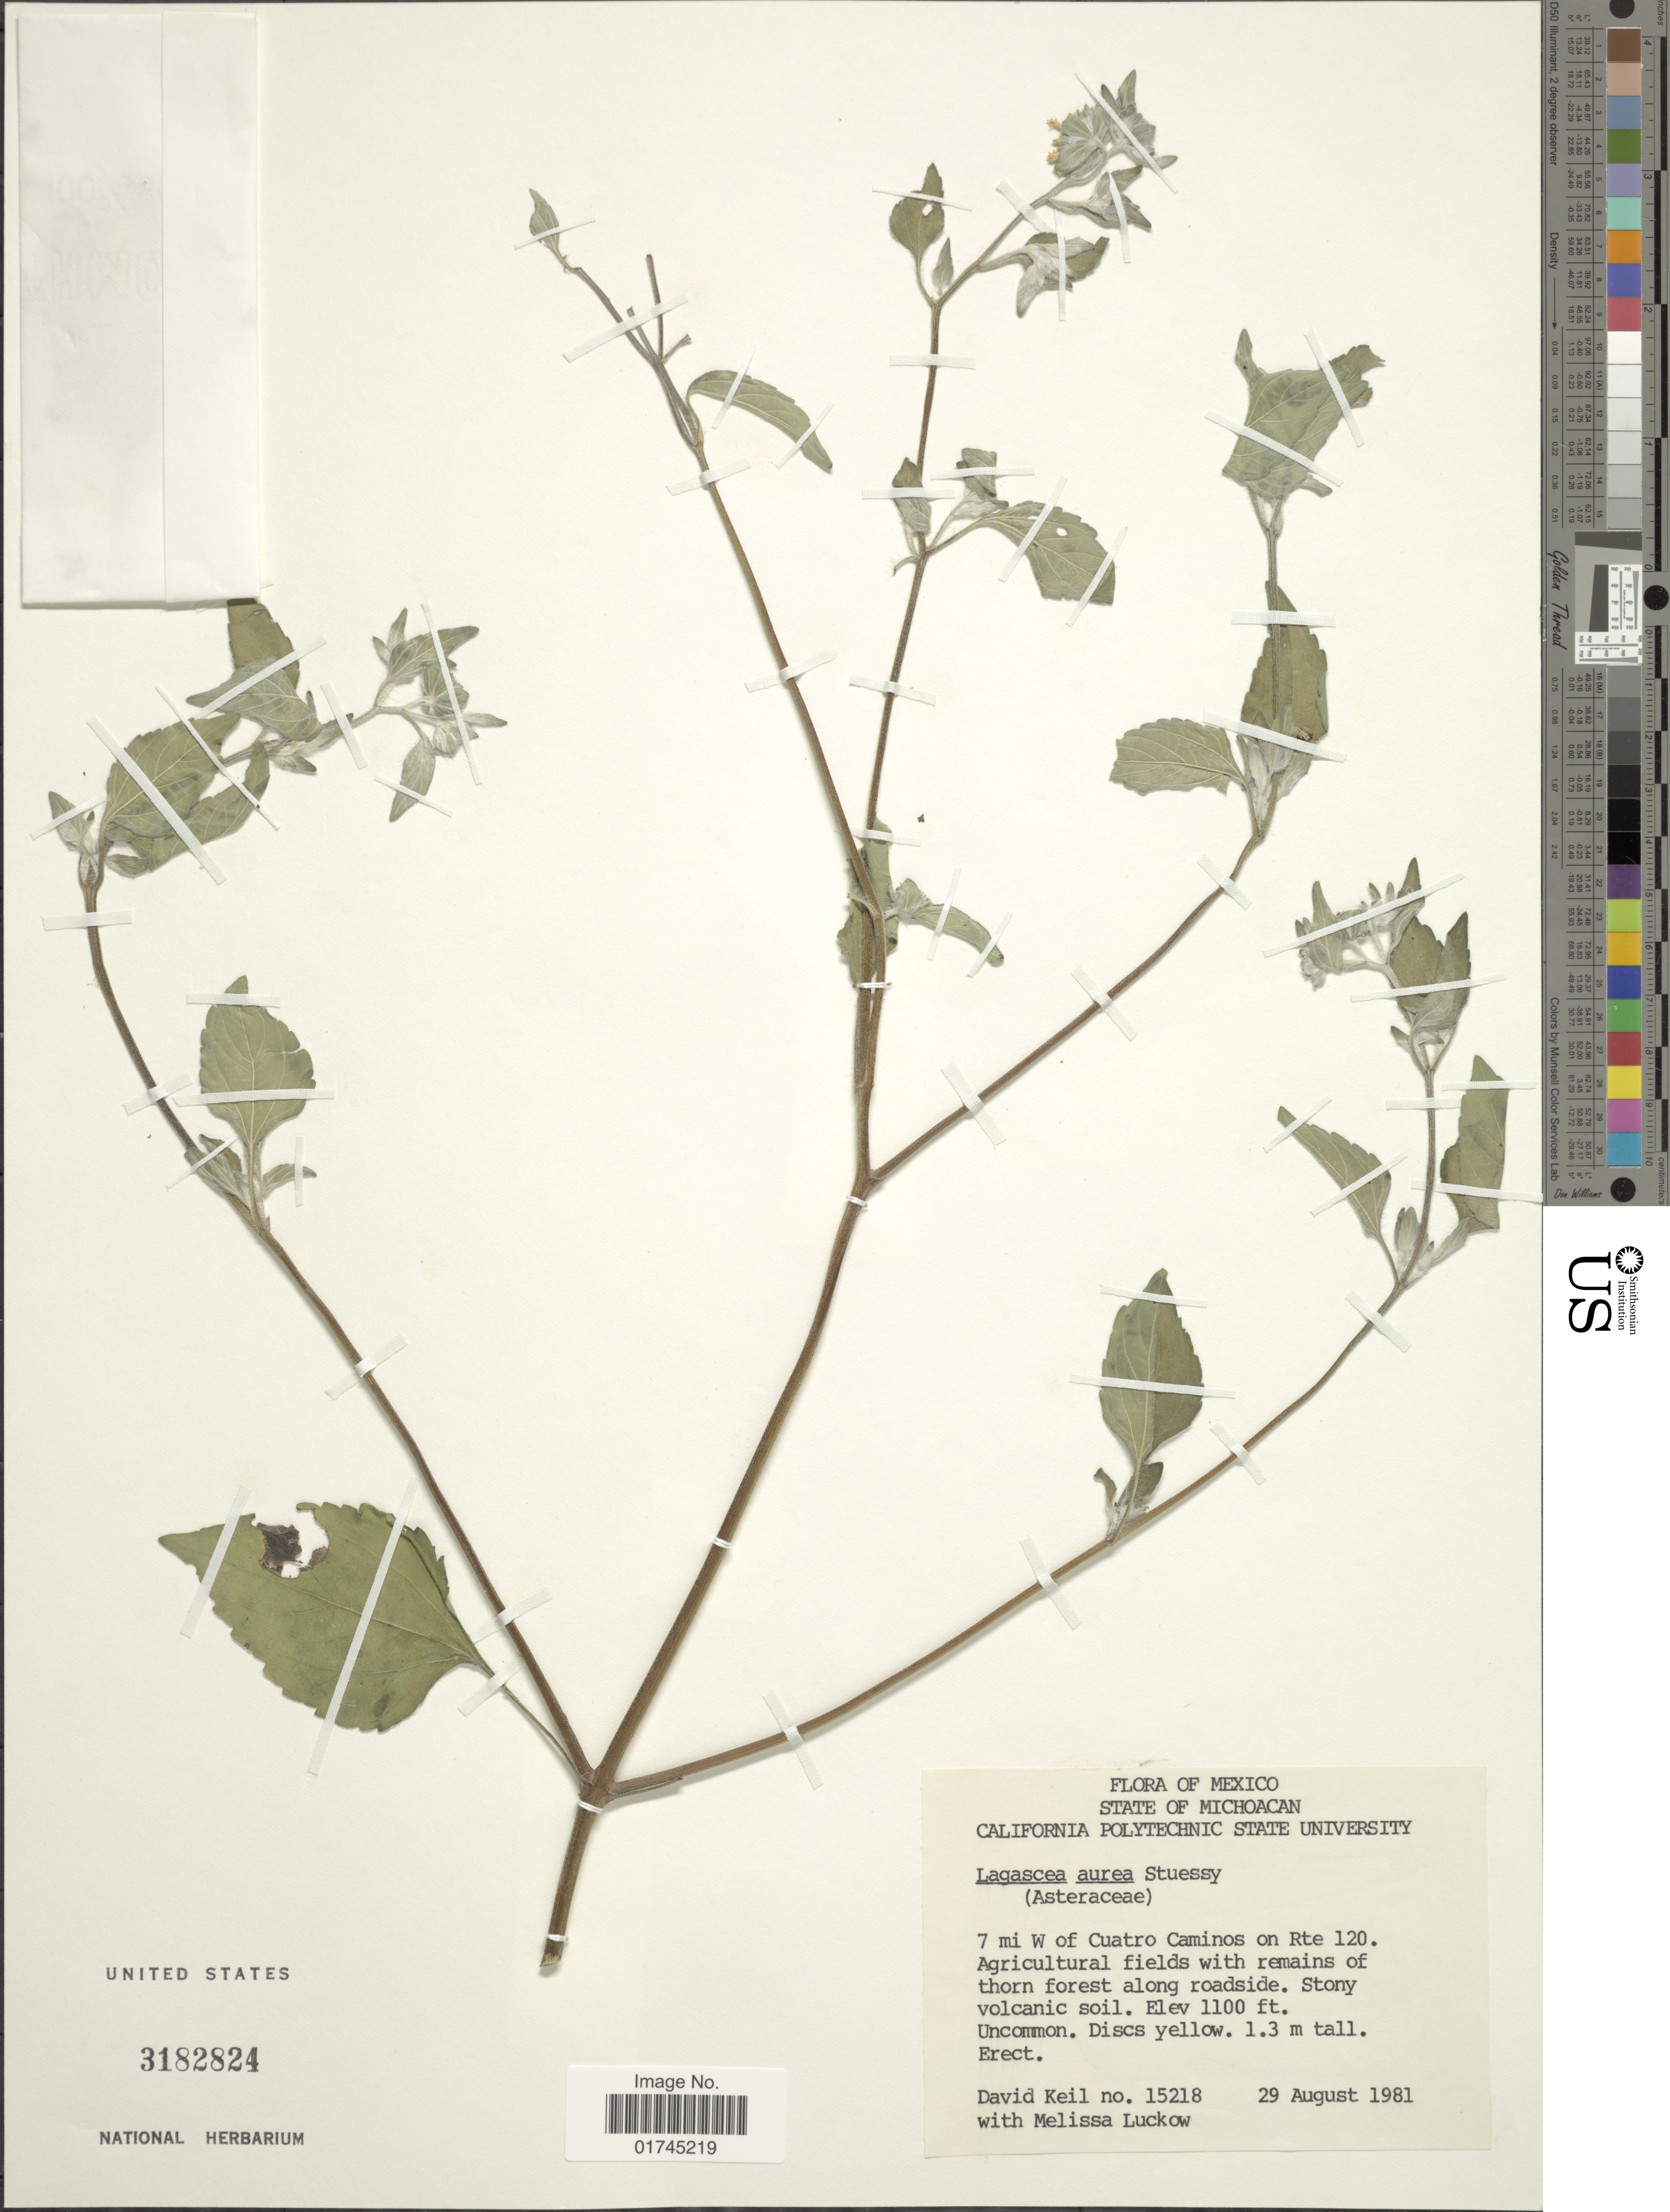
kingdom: Plantae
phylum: Tracheophyta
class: Magnoliopsida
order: Asterales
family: Asteraceae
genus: Lagascea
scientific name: Lagascea aurea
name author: Stuessy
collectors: D. J. Keil & M. A. Luckow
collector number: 15218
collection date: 1981-08-29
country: Mexico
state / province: Michoacán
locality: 7 mi W of Cuatro Caminos on Rte 120, agricultural fields with remains of thorn forest along roadside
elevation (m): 335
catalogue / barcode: US 3182824